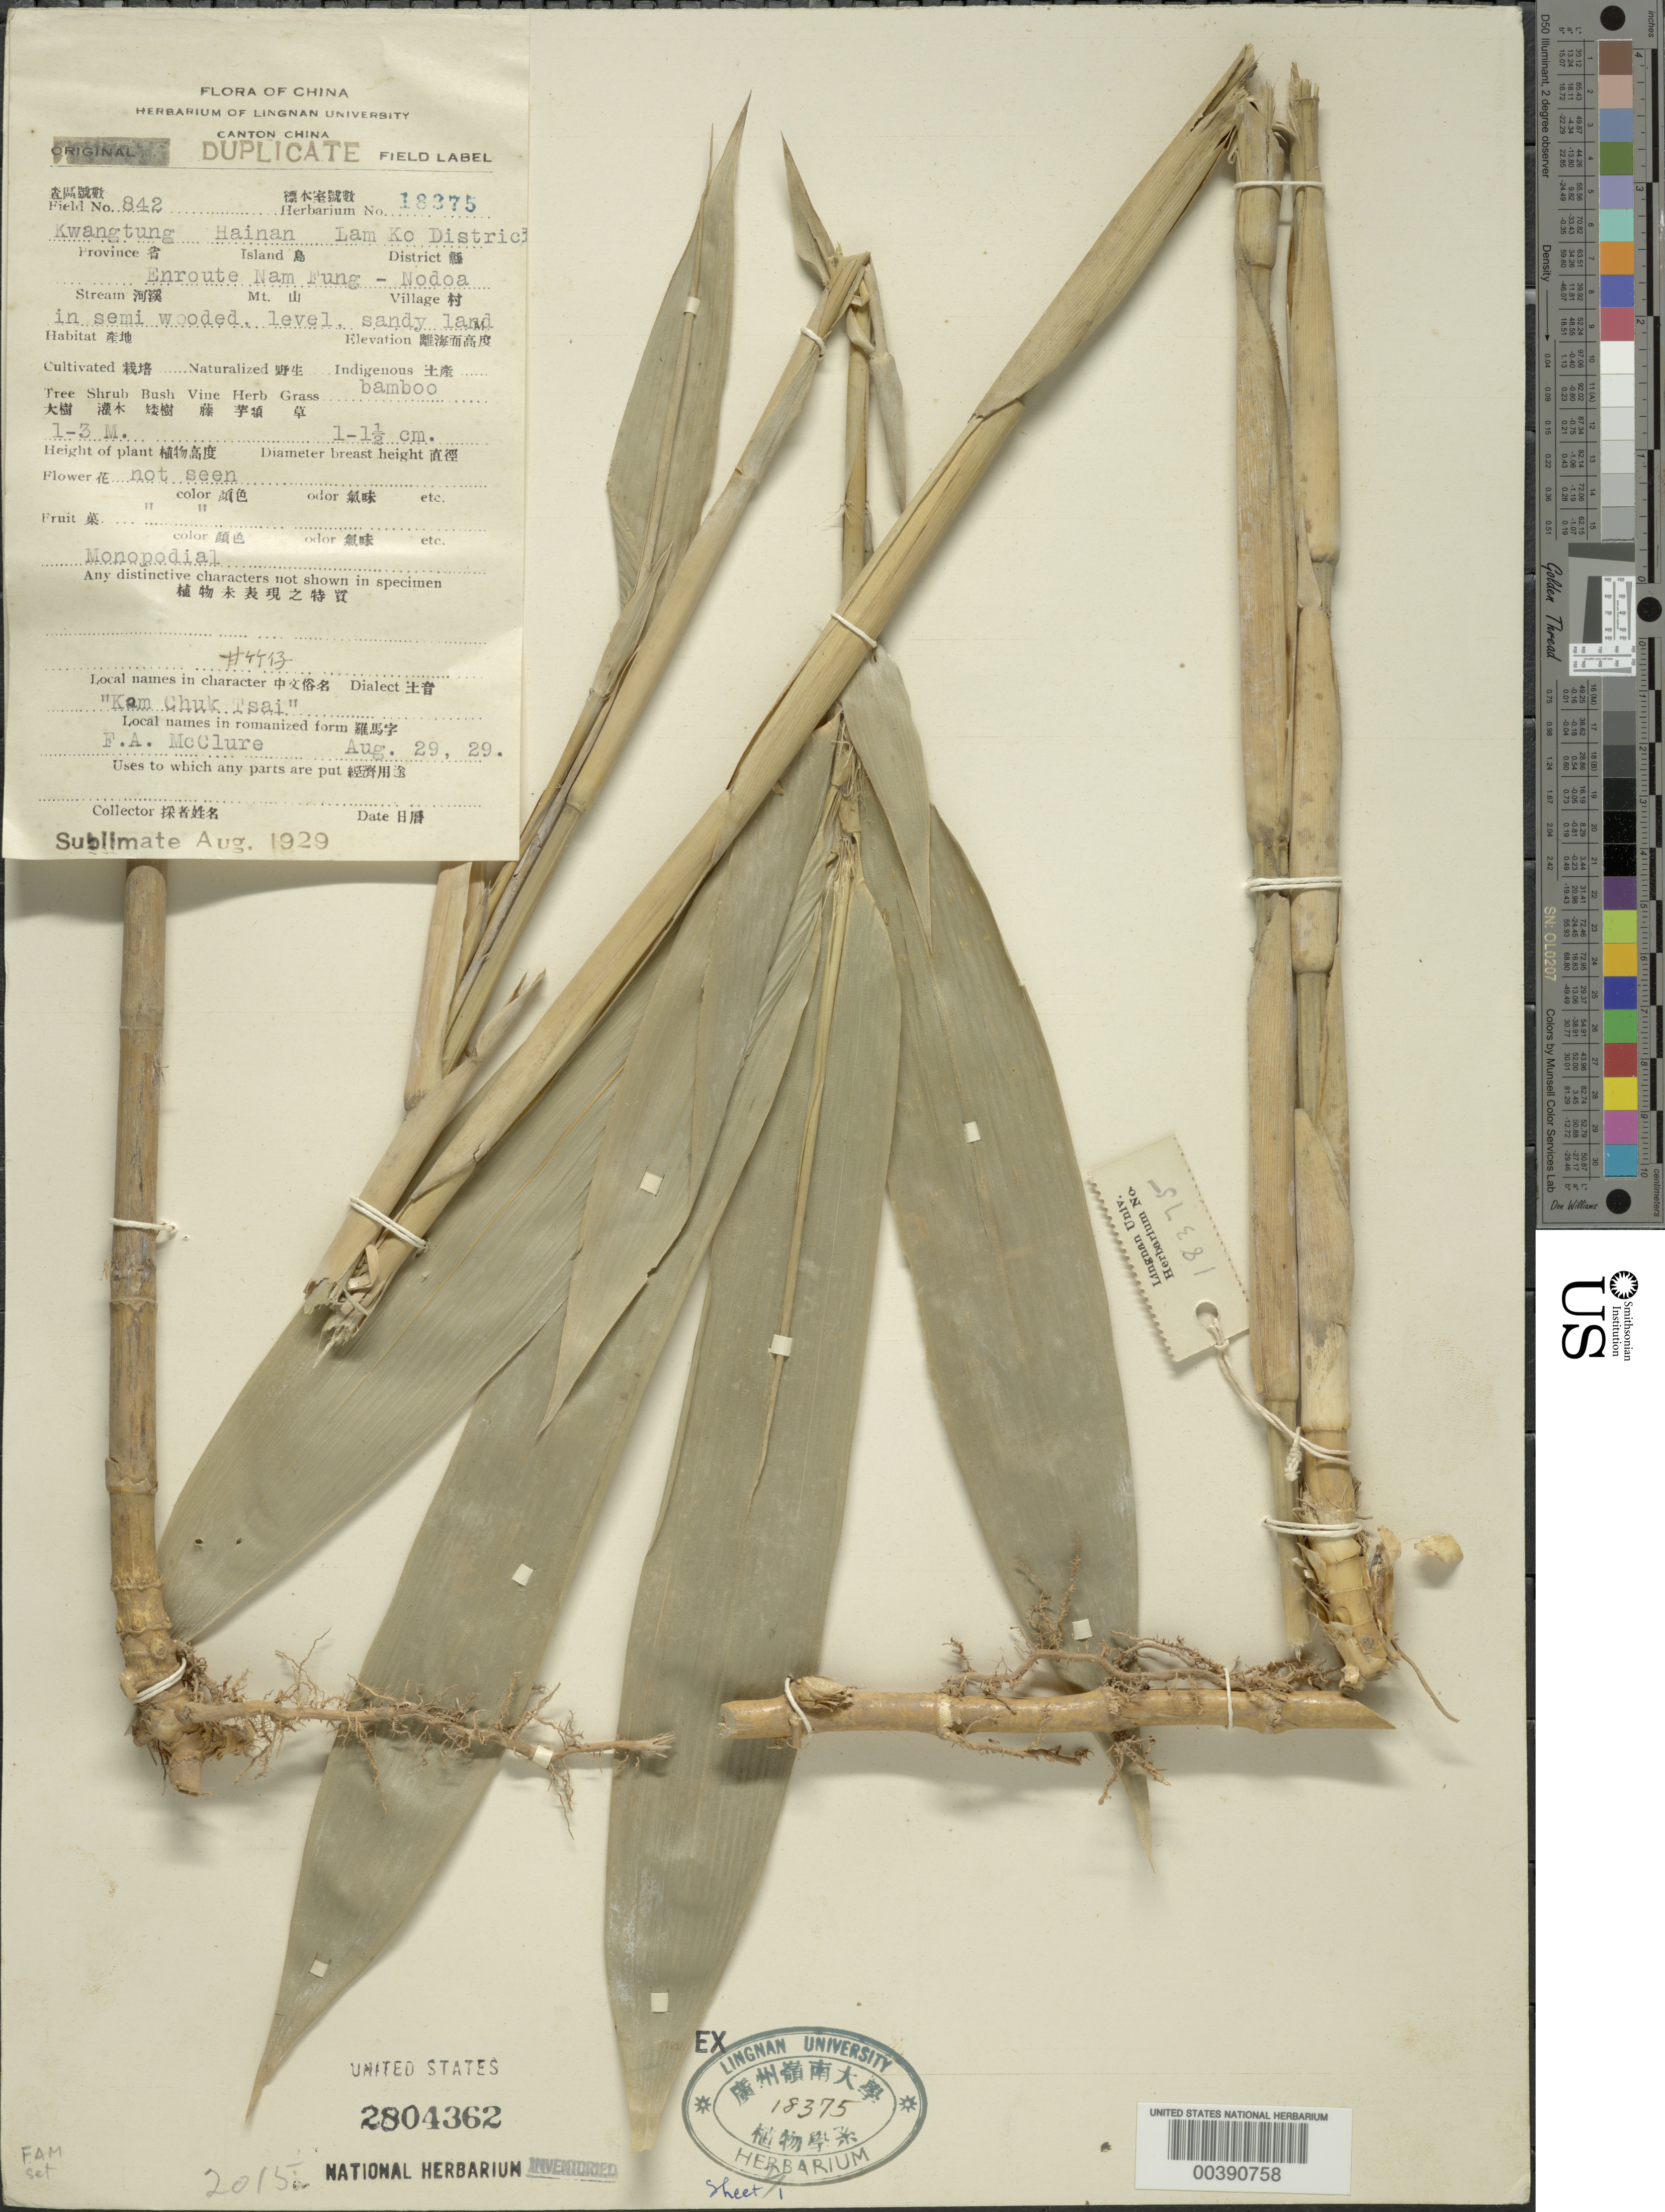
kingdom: Plantae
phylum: Tracheophyta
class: Liliopsida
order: Poales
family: Poaceae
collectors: F. A. McClure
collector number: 842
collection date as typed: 29 Aug 1929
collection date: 1929-08-29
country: China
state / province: Hainan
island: Hainan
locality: Lam ko, nam fung/nodoa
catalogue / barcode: US 2804362